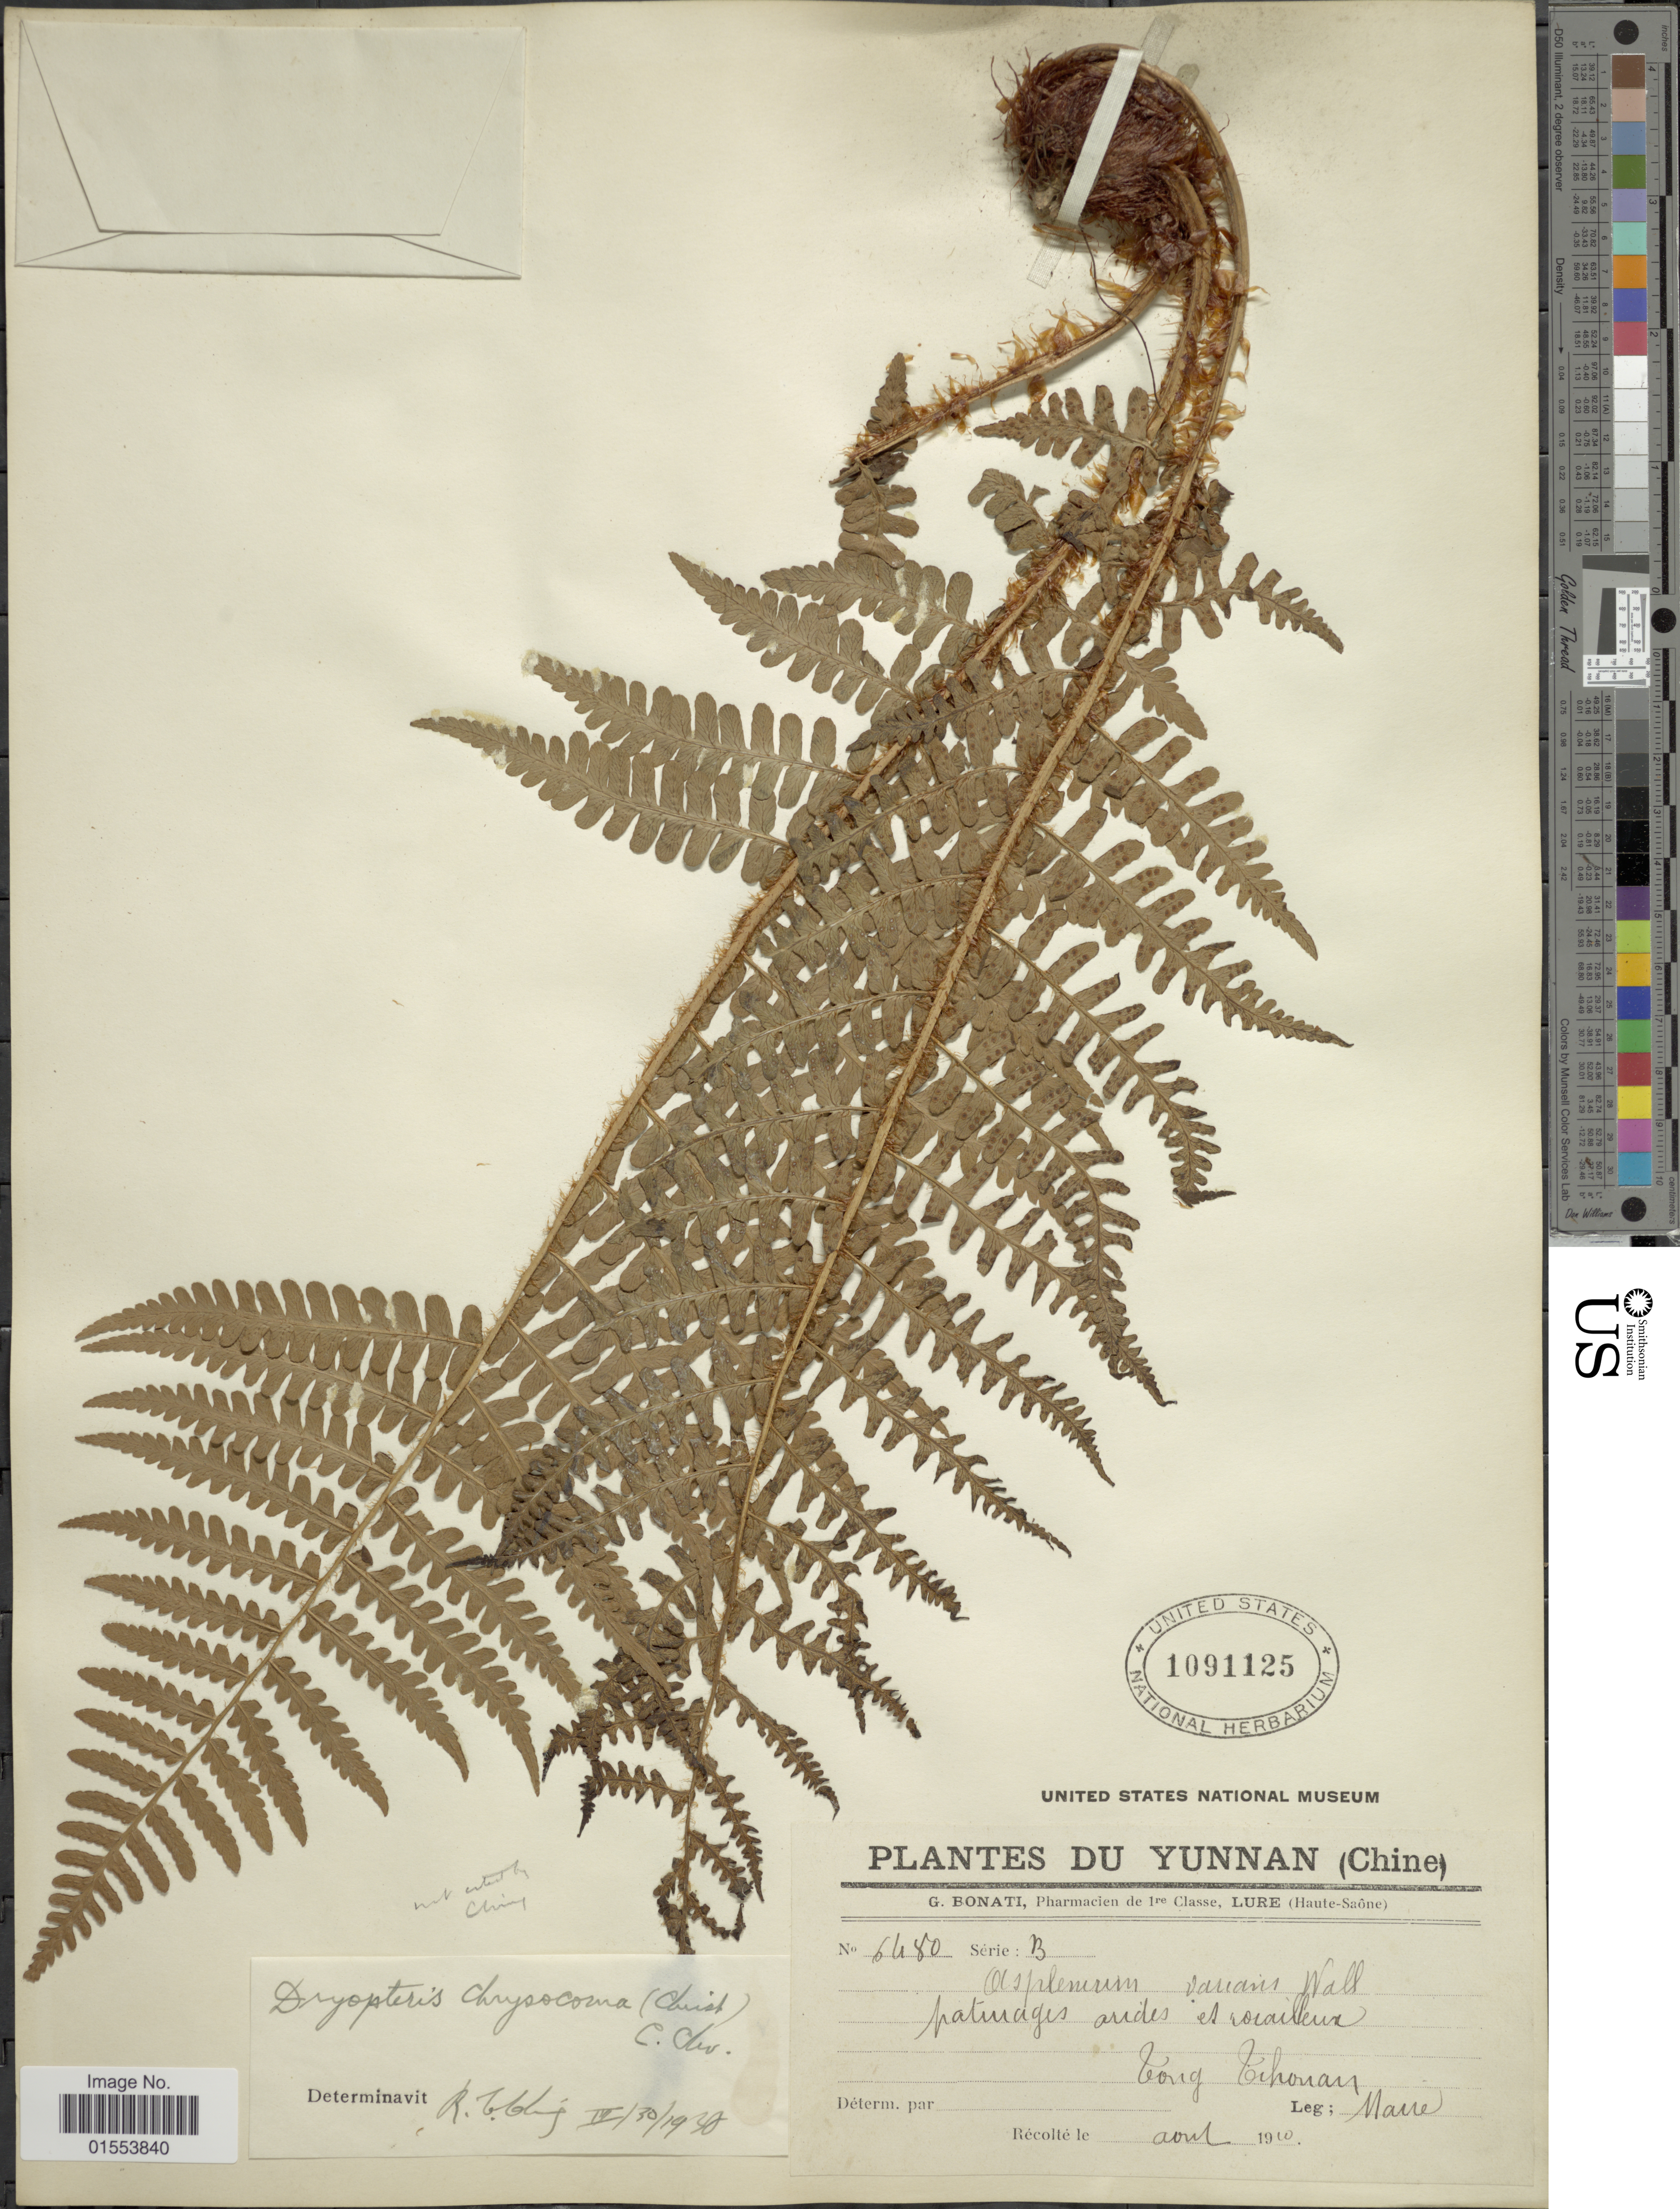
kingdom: Plantae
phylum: Tracheophyta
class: Polypodiopsida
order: Polypodiales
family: Dryopteridaceae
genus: Dryopteris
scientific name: Dryopteris chrysocoma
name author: (Christ) C. Chr.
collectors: Maire, --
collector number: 6480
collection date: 1910-08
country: China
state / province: Yunnan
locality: Yunnan (Chine). Tong Tchouan.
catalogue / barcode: US 1091125